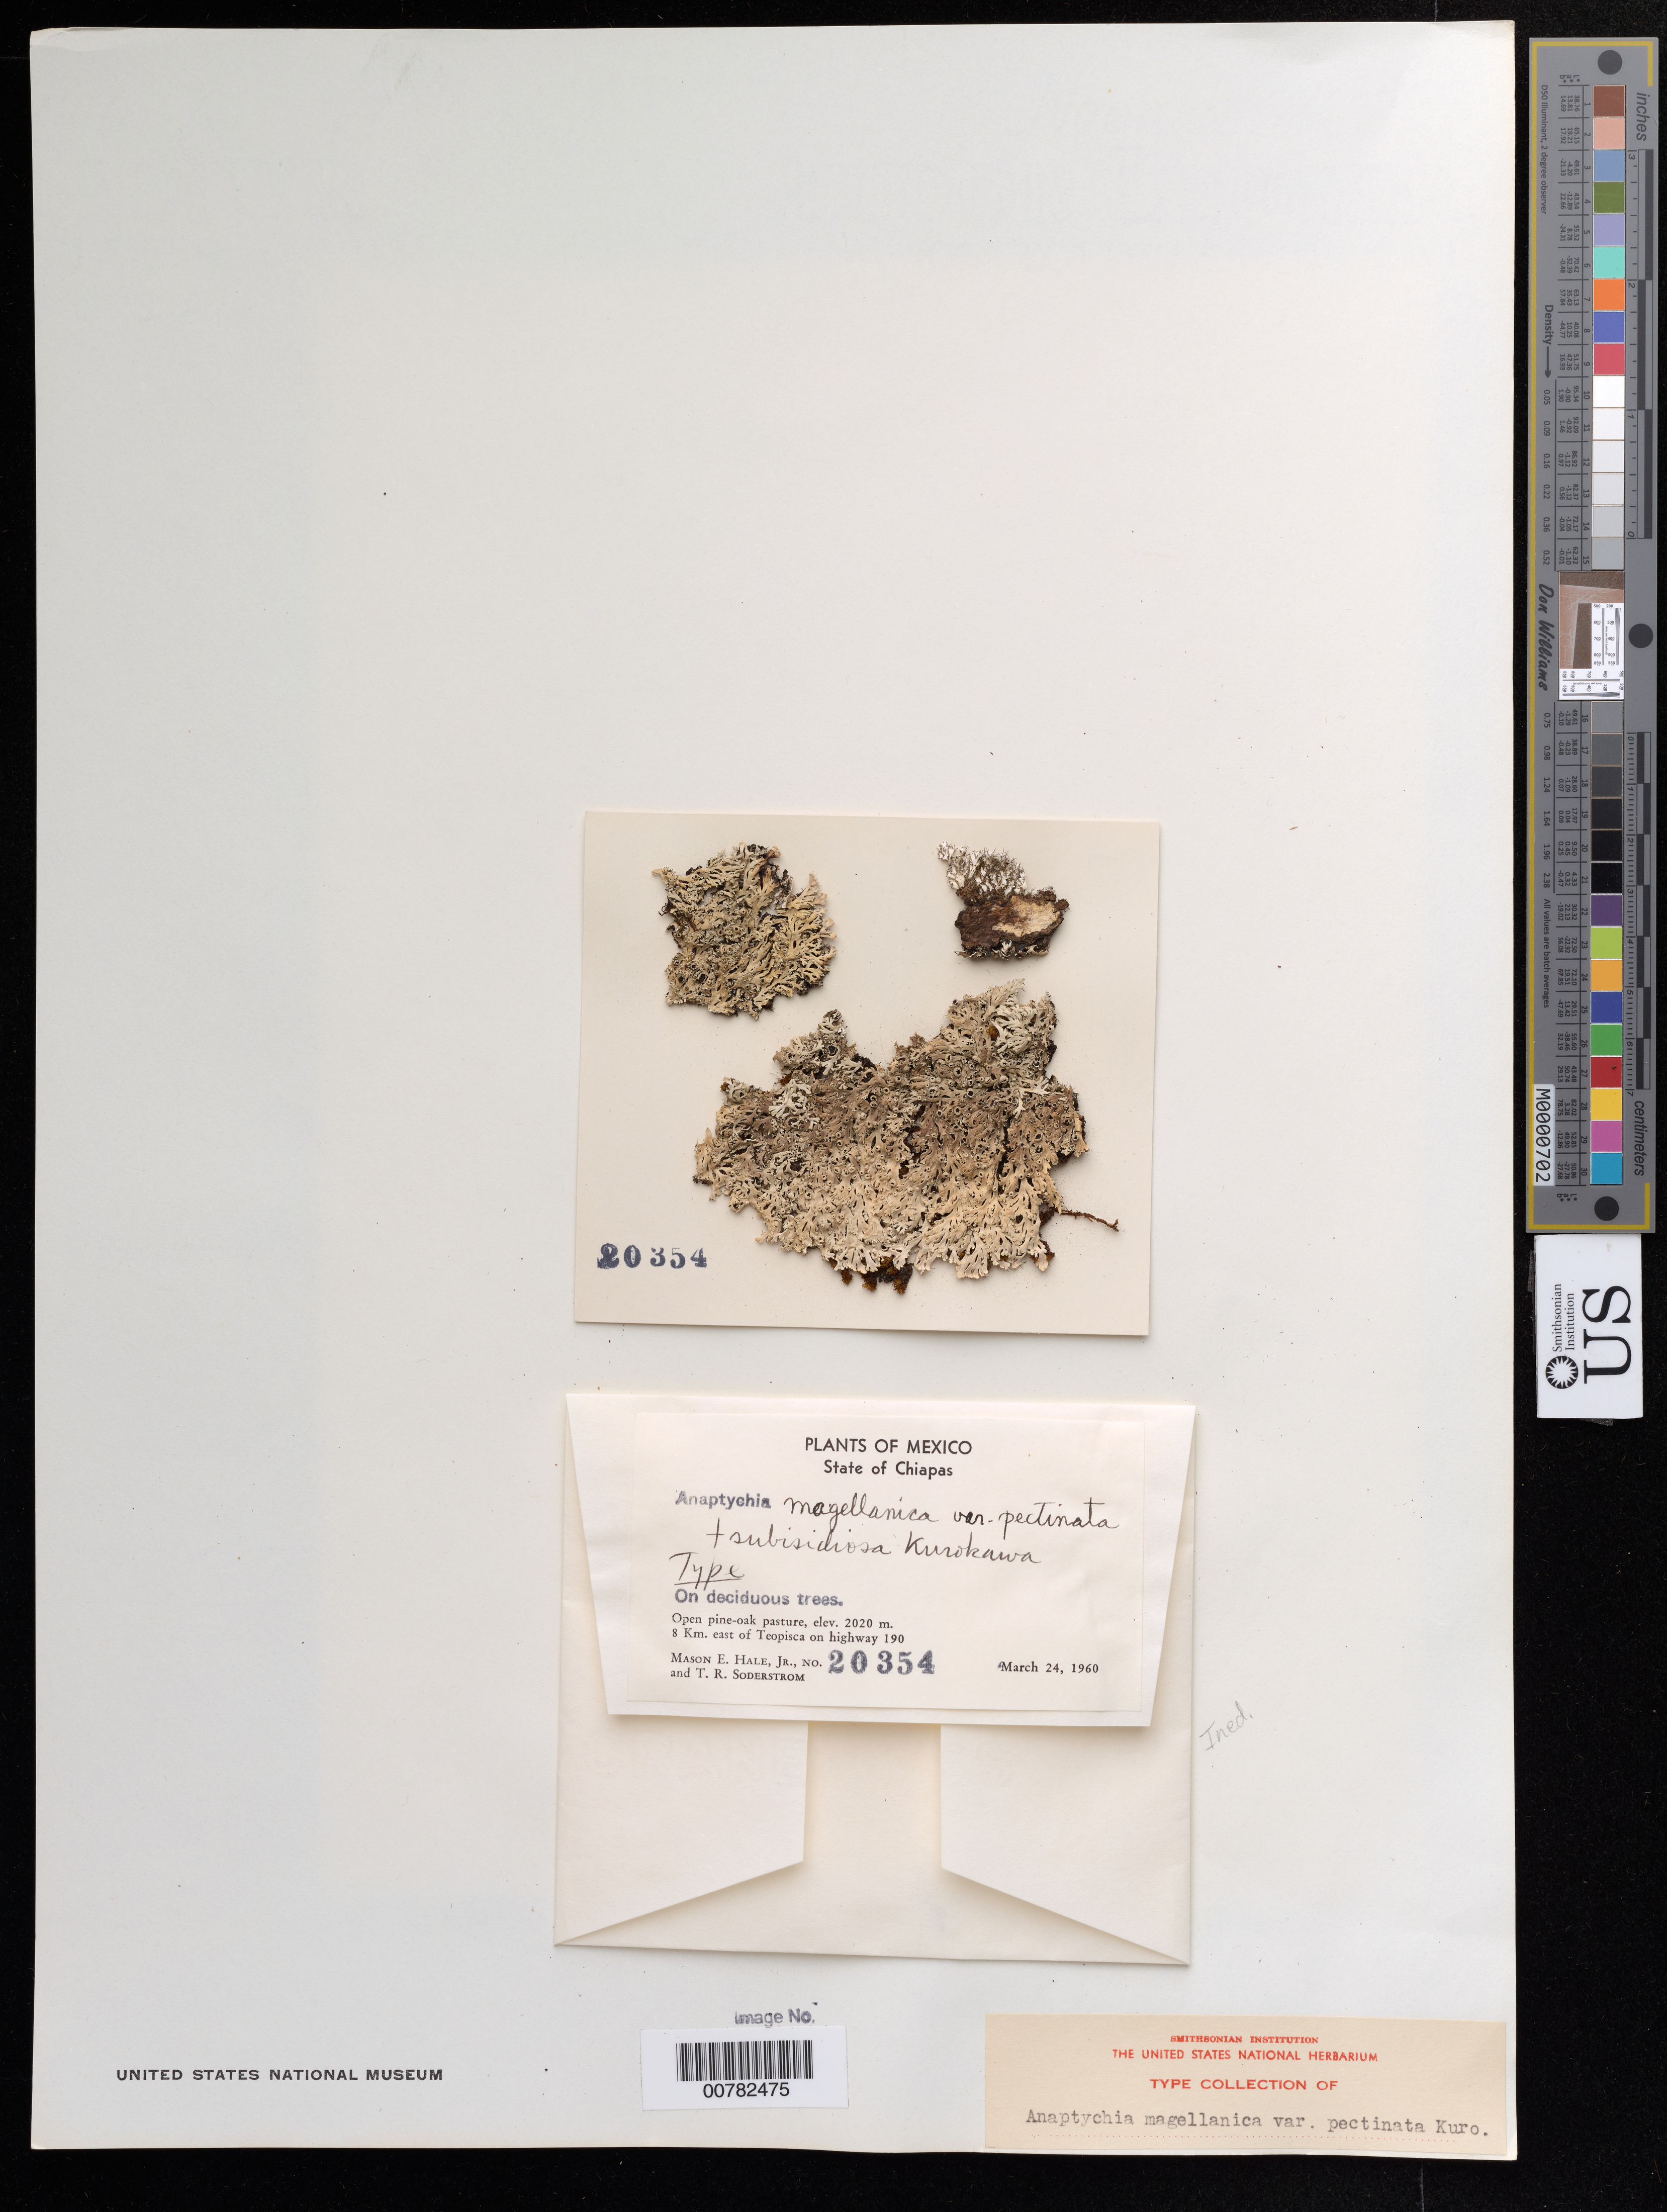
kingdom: Fungi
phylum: Ascomycota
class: Lecanoromycetes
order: Caliciales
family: Physciaceae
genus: Anaptychia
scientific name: Anaptychia magellanica f. subisidiosa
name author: Kurok.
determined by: Medeiros, Ian D., Peter Buck Postdoctoral Fellow (US), Smithsonian Institution - National Museum of Natural History (UNITED STATES)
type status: Isotype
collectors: M. Hale & T. R. Soderstrom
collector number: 20354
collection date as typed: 24 Mar 1960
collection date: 1960-03-24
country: Mexico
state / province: Chiapas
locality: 8 km east of Teopisca on highway 190; on deciduous trees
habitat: open pine-oak pasture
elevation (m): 2020